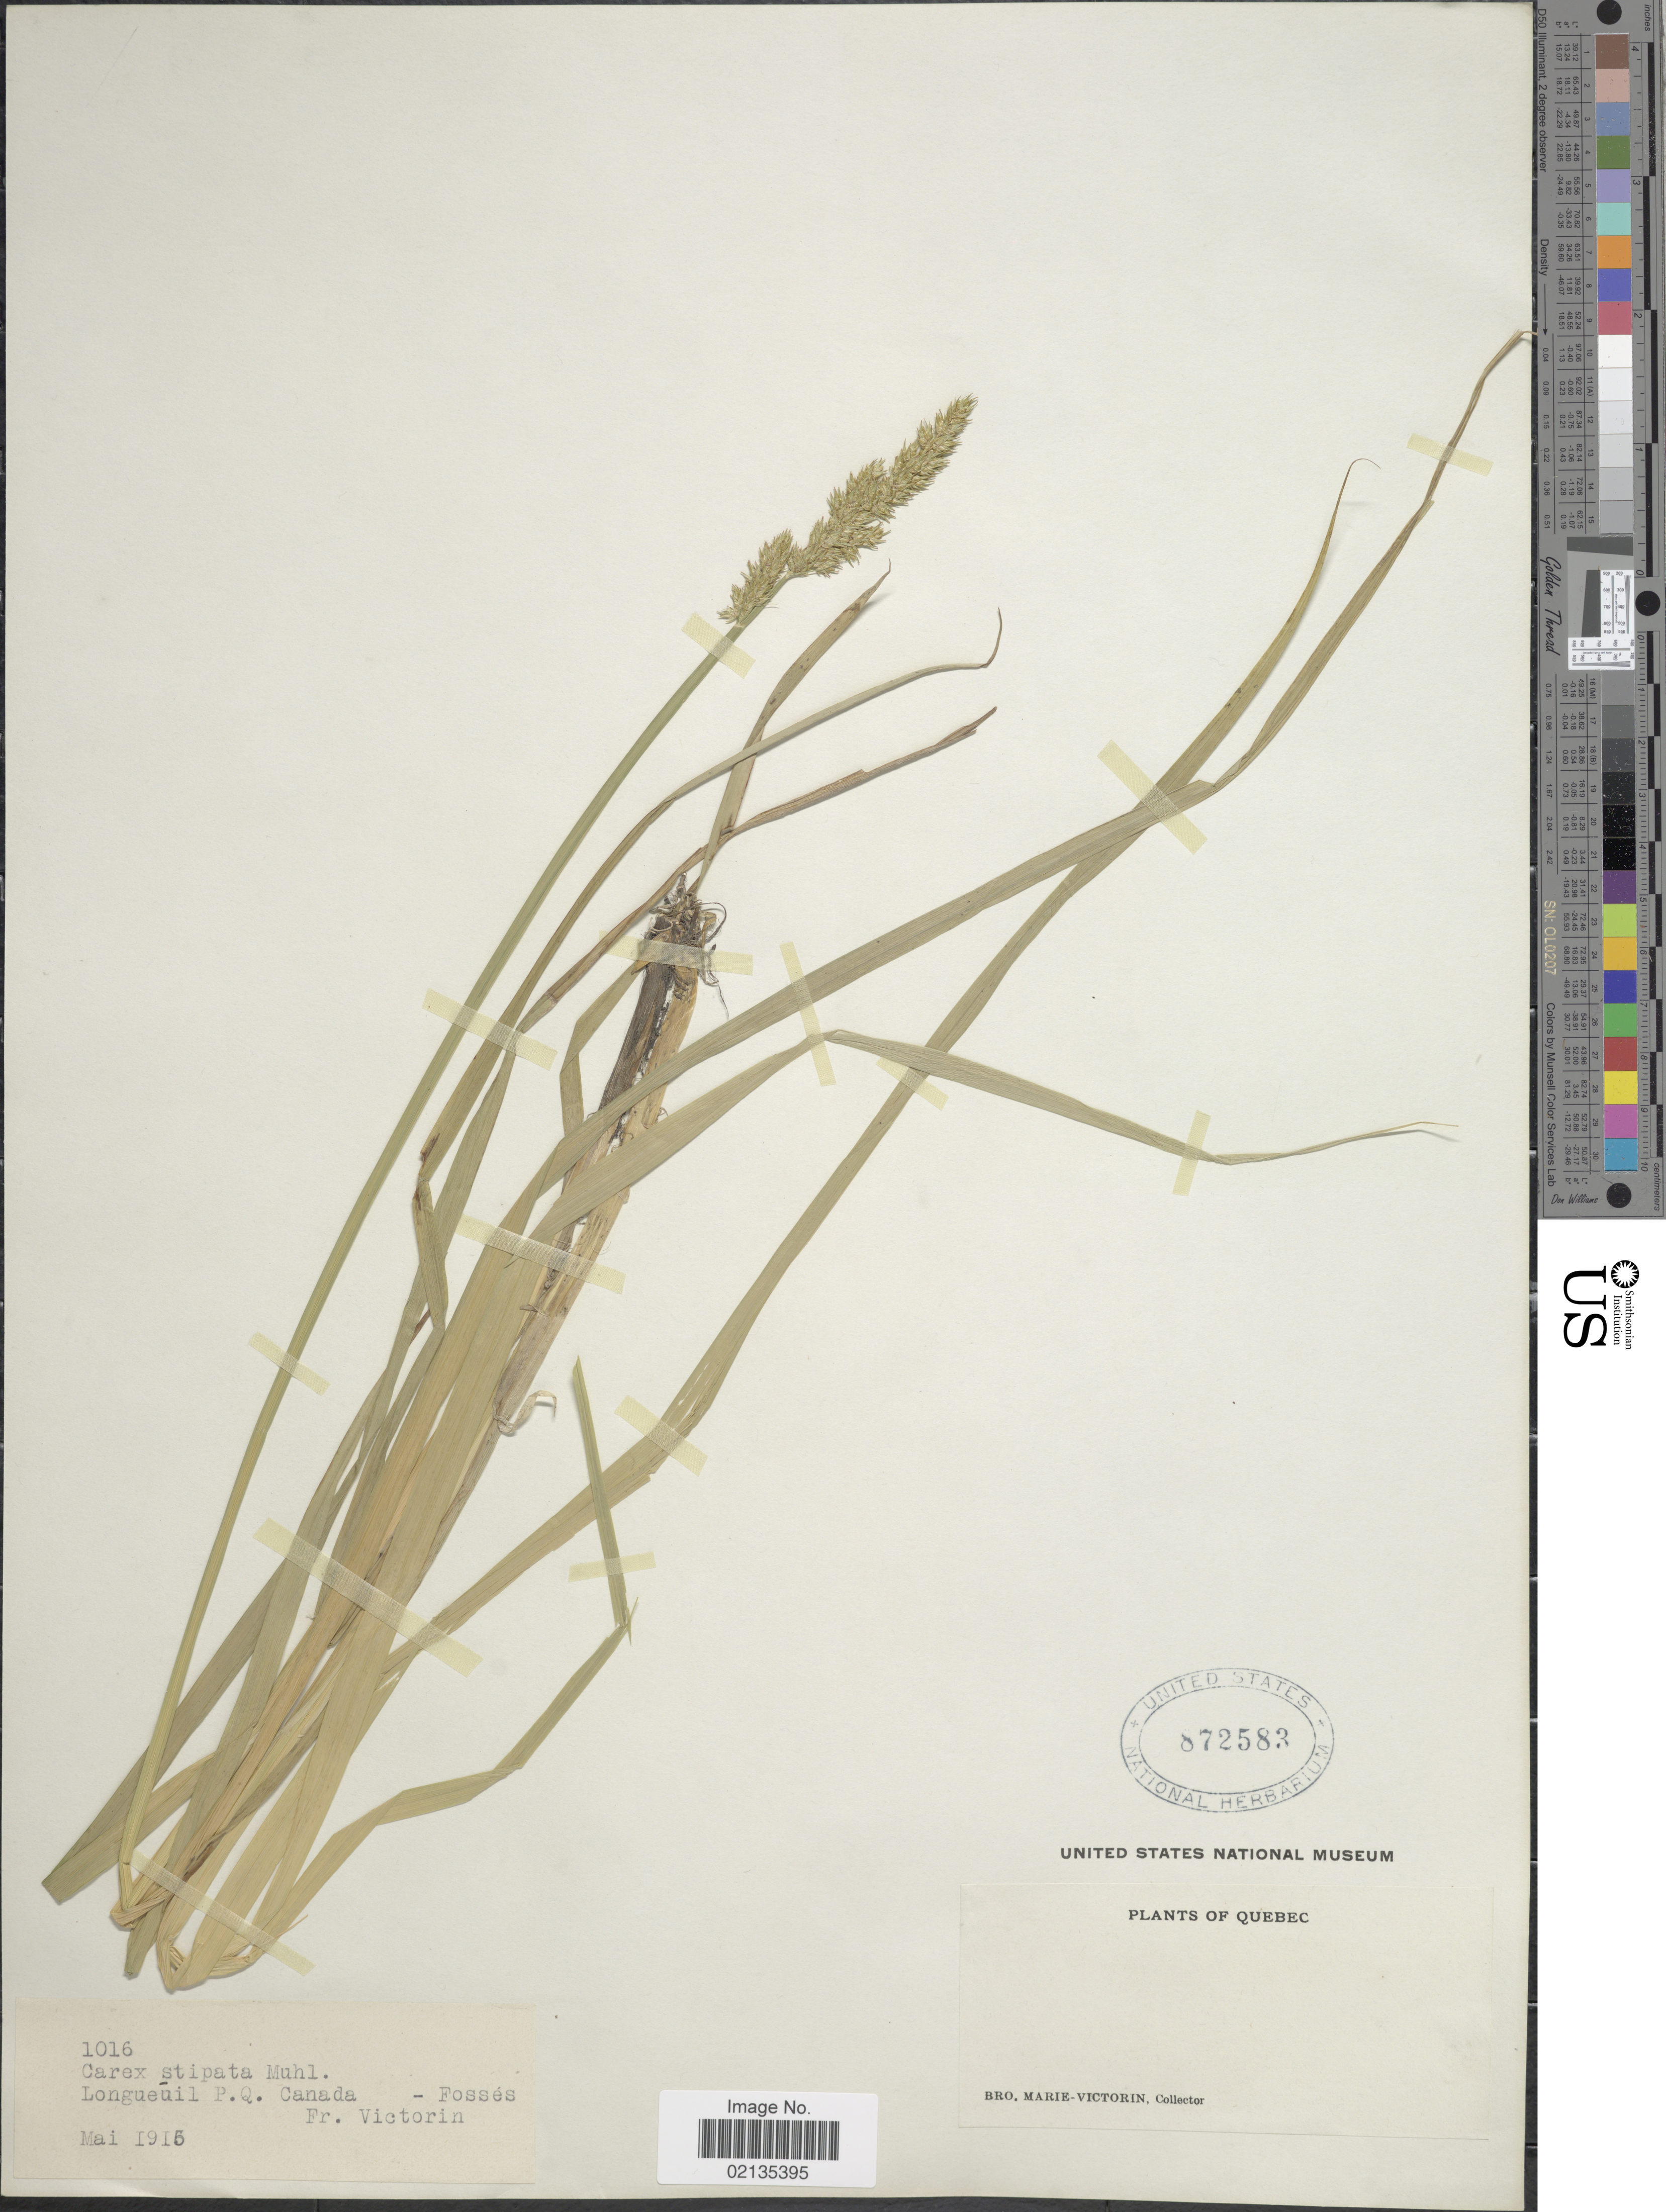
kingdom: Plantae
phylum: Tracheophyta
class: Liliopsida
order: Poales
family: Cyperaceae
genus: Carex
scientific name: Carex stipata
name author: Muhl. ex Willd.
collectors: Fr. Marie-Victorin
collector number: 1016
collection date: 1915-05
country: Canada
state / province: Quebec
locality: Longueuil P.Q.- Fosses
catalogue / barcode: US 872583